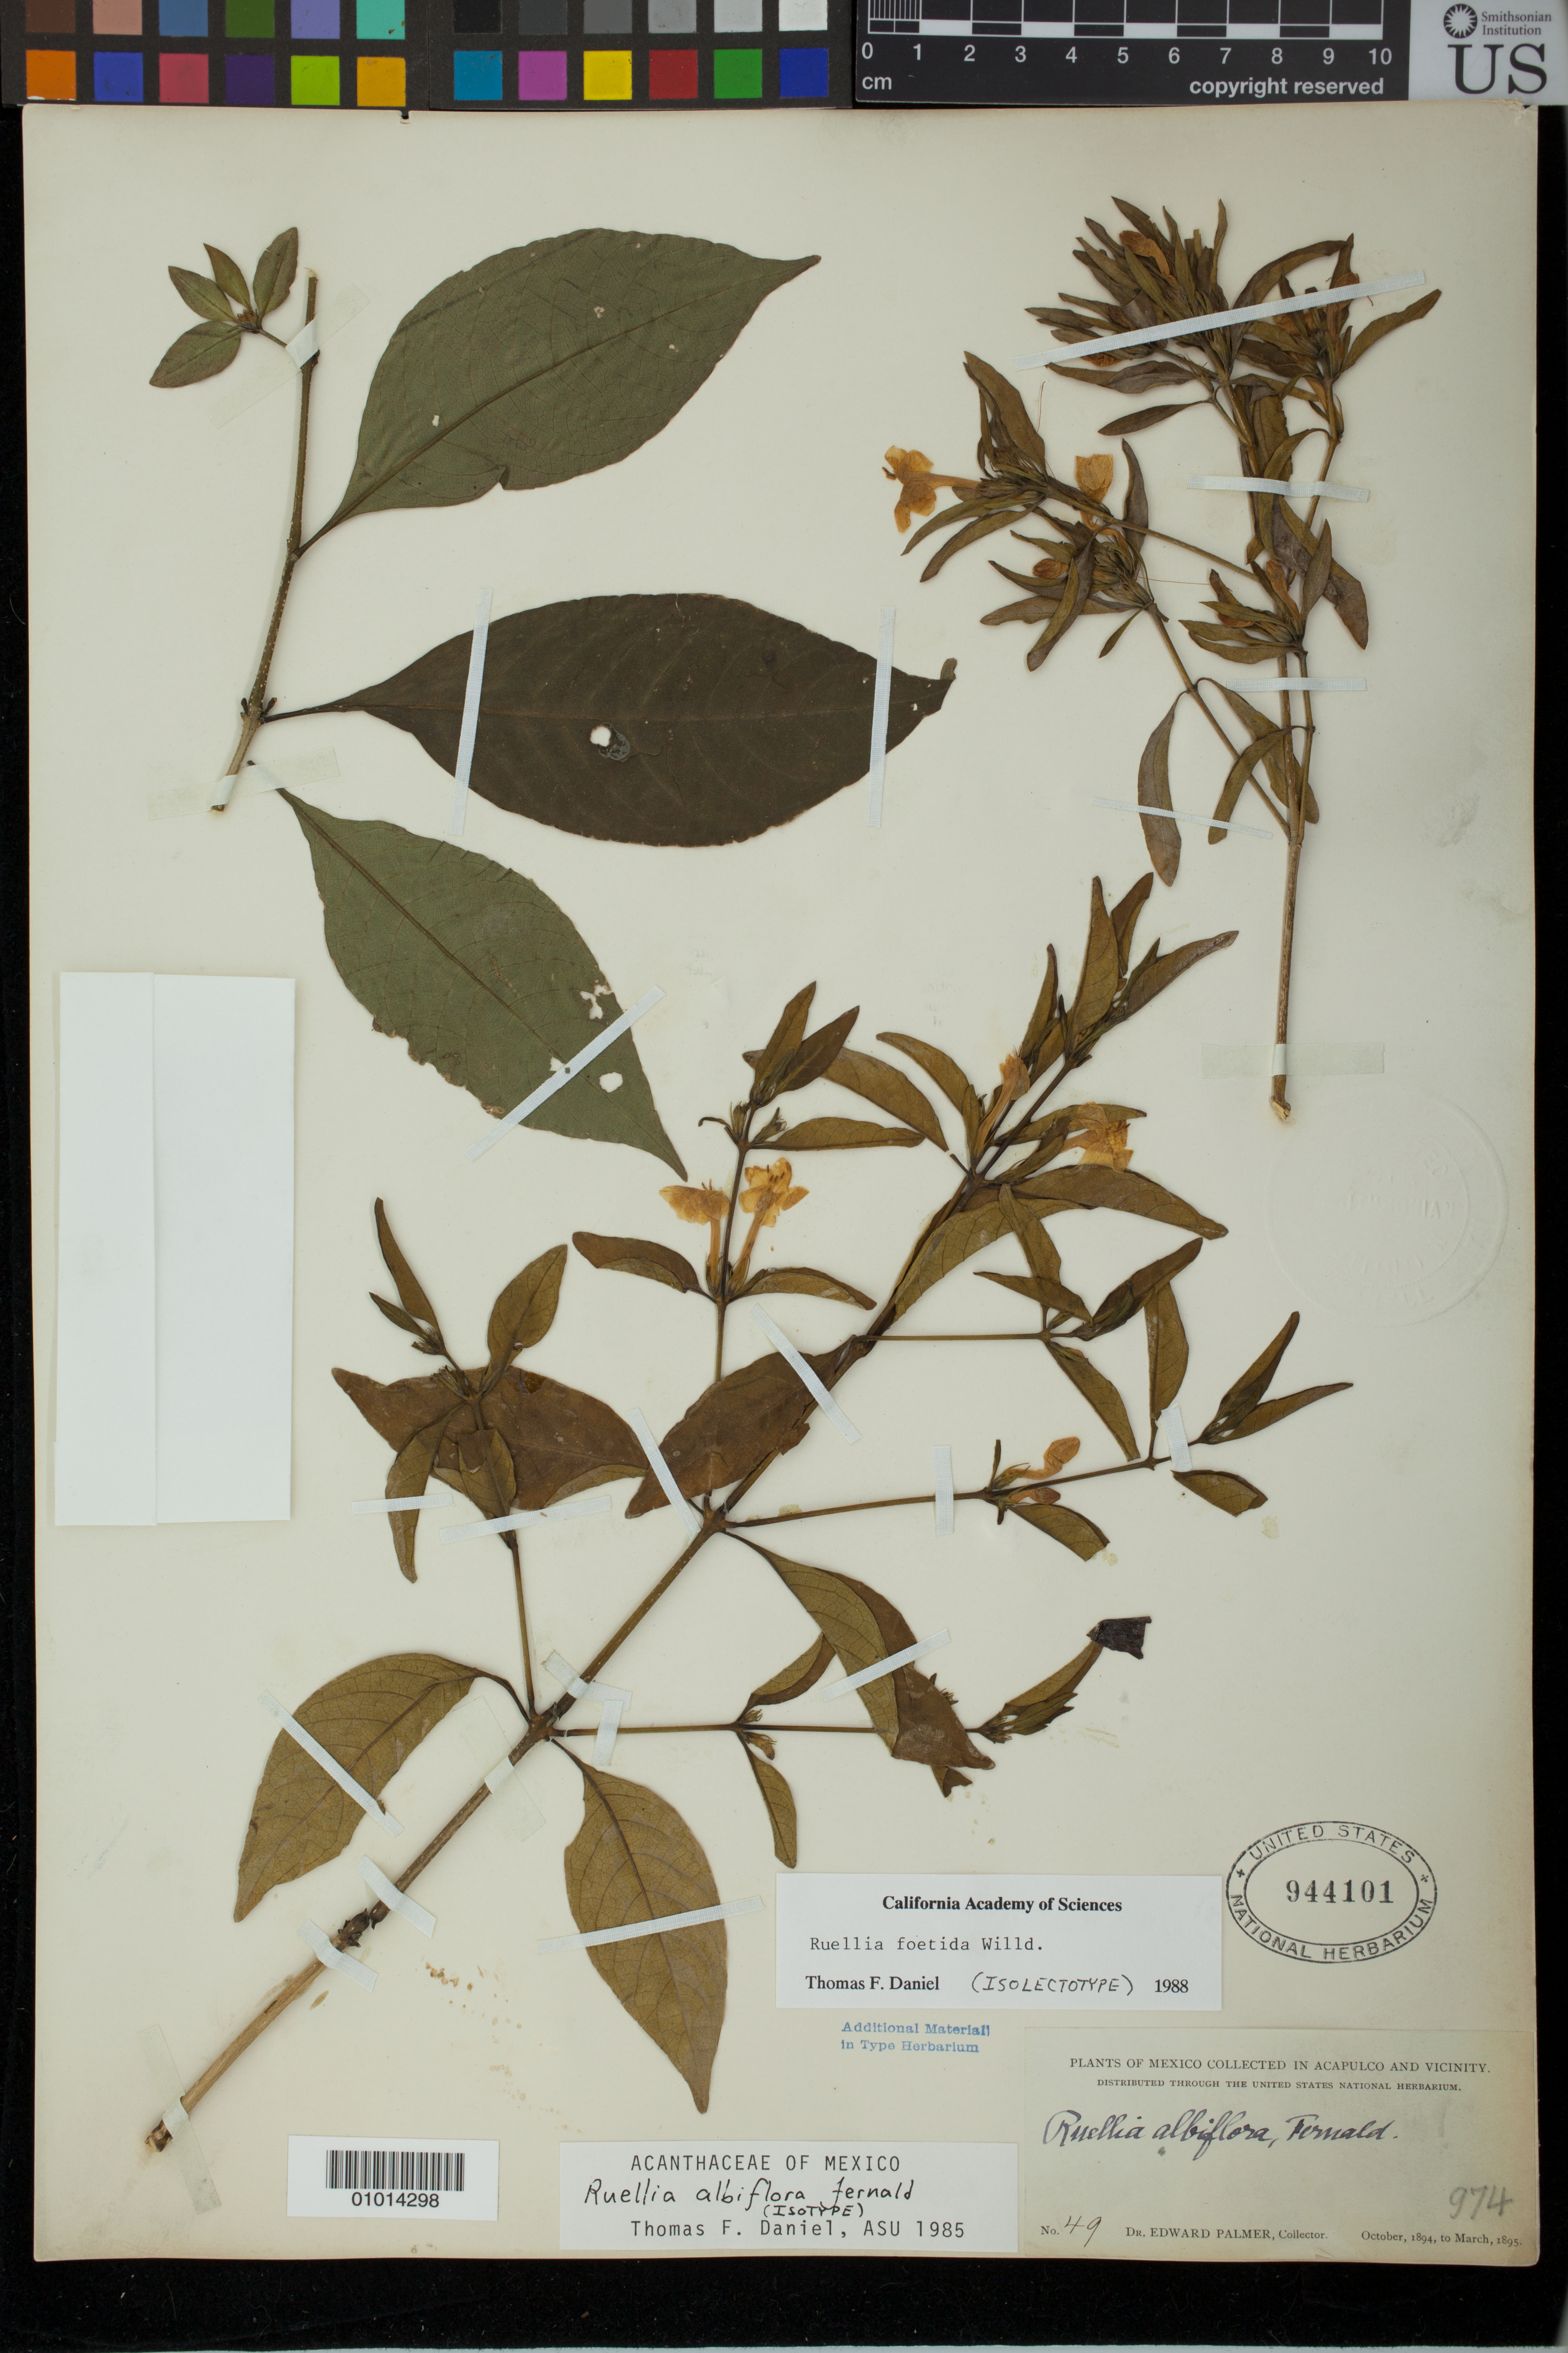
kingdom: Plantae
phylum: Tracheophyta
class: Magnoliopsida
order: Lamiales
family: Acanthaceae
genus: Ruellia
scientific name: Ruellia albiflora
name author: Fernald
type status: Isolectotype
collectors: E. Palmer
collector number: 49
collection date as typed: Oct 1894 to -- Mar 1895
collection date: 1894-10/1895-03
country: Mexico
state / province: Guerrero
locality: Acapulco and vicinity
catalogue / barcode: US 944101